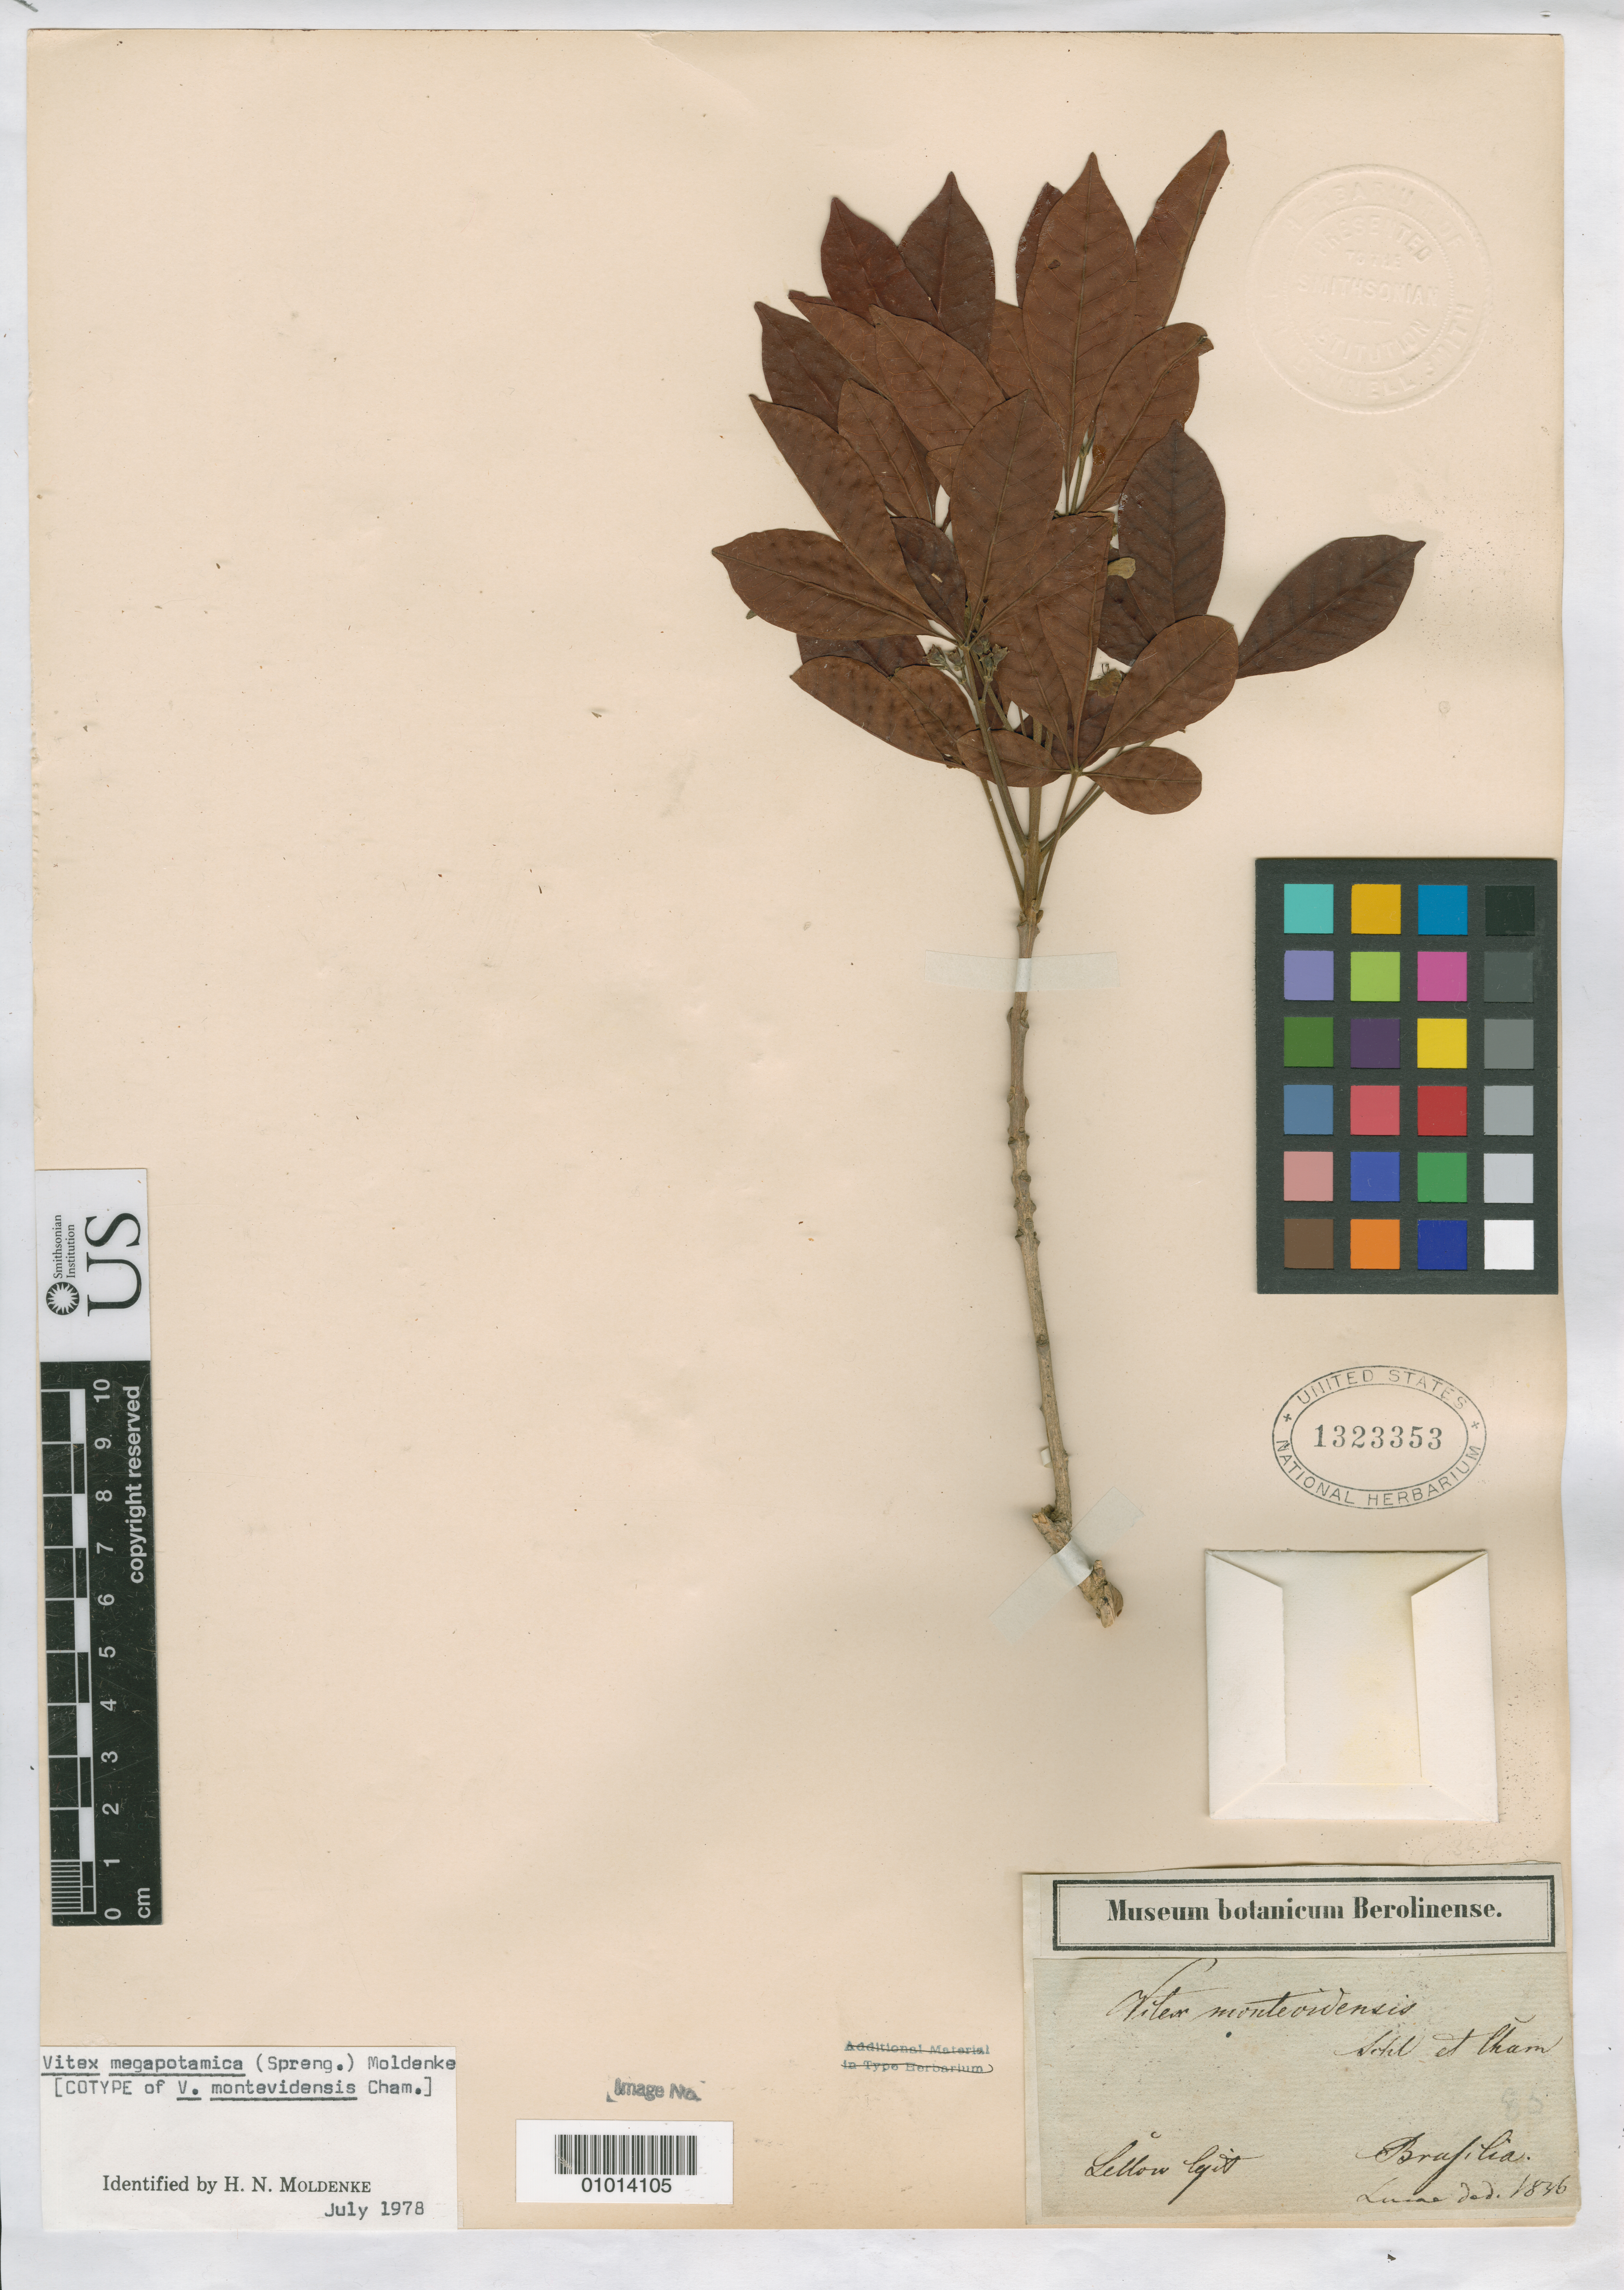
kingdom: Plantae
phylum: Tracheophyta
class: Magnoliopsida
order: Lamiales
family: Lamiaceae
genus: Vitex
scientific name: Vitex montevidensis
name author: Cham.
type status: Type Collection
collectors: F. Sellow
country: Uruguay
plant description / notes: Specimen ex John Donnell Smith herbarium.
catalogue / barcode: US 1323353